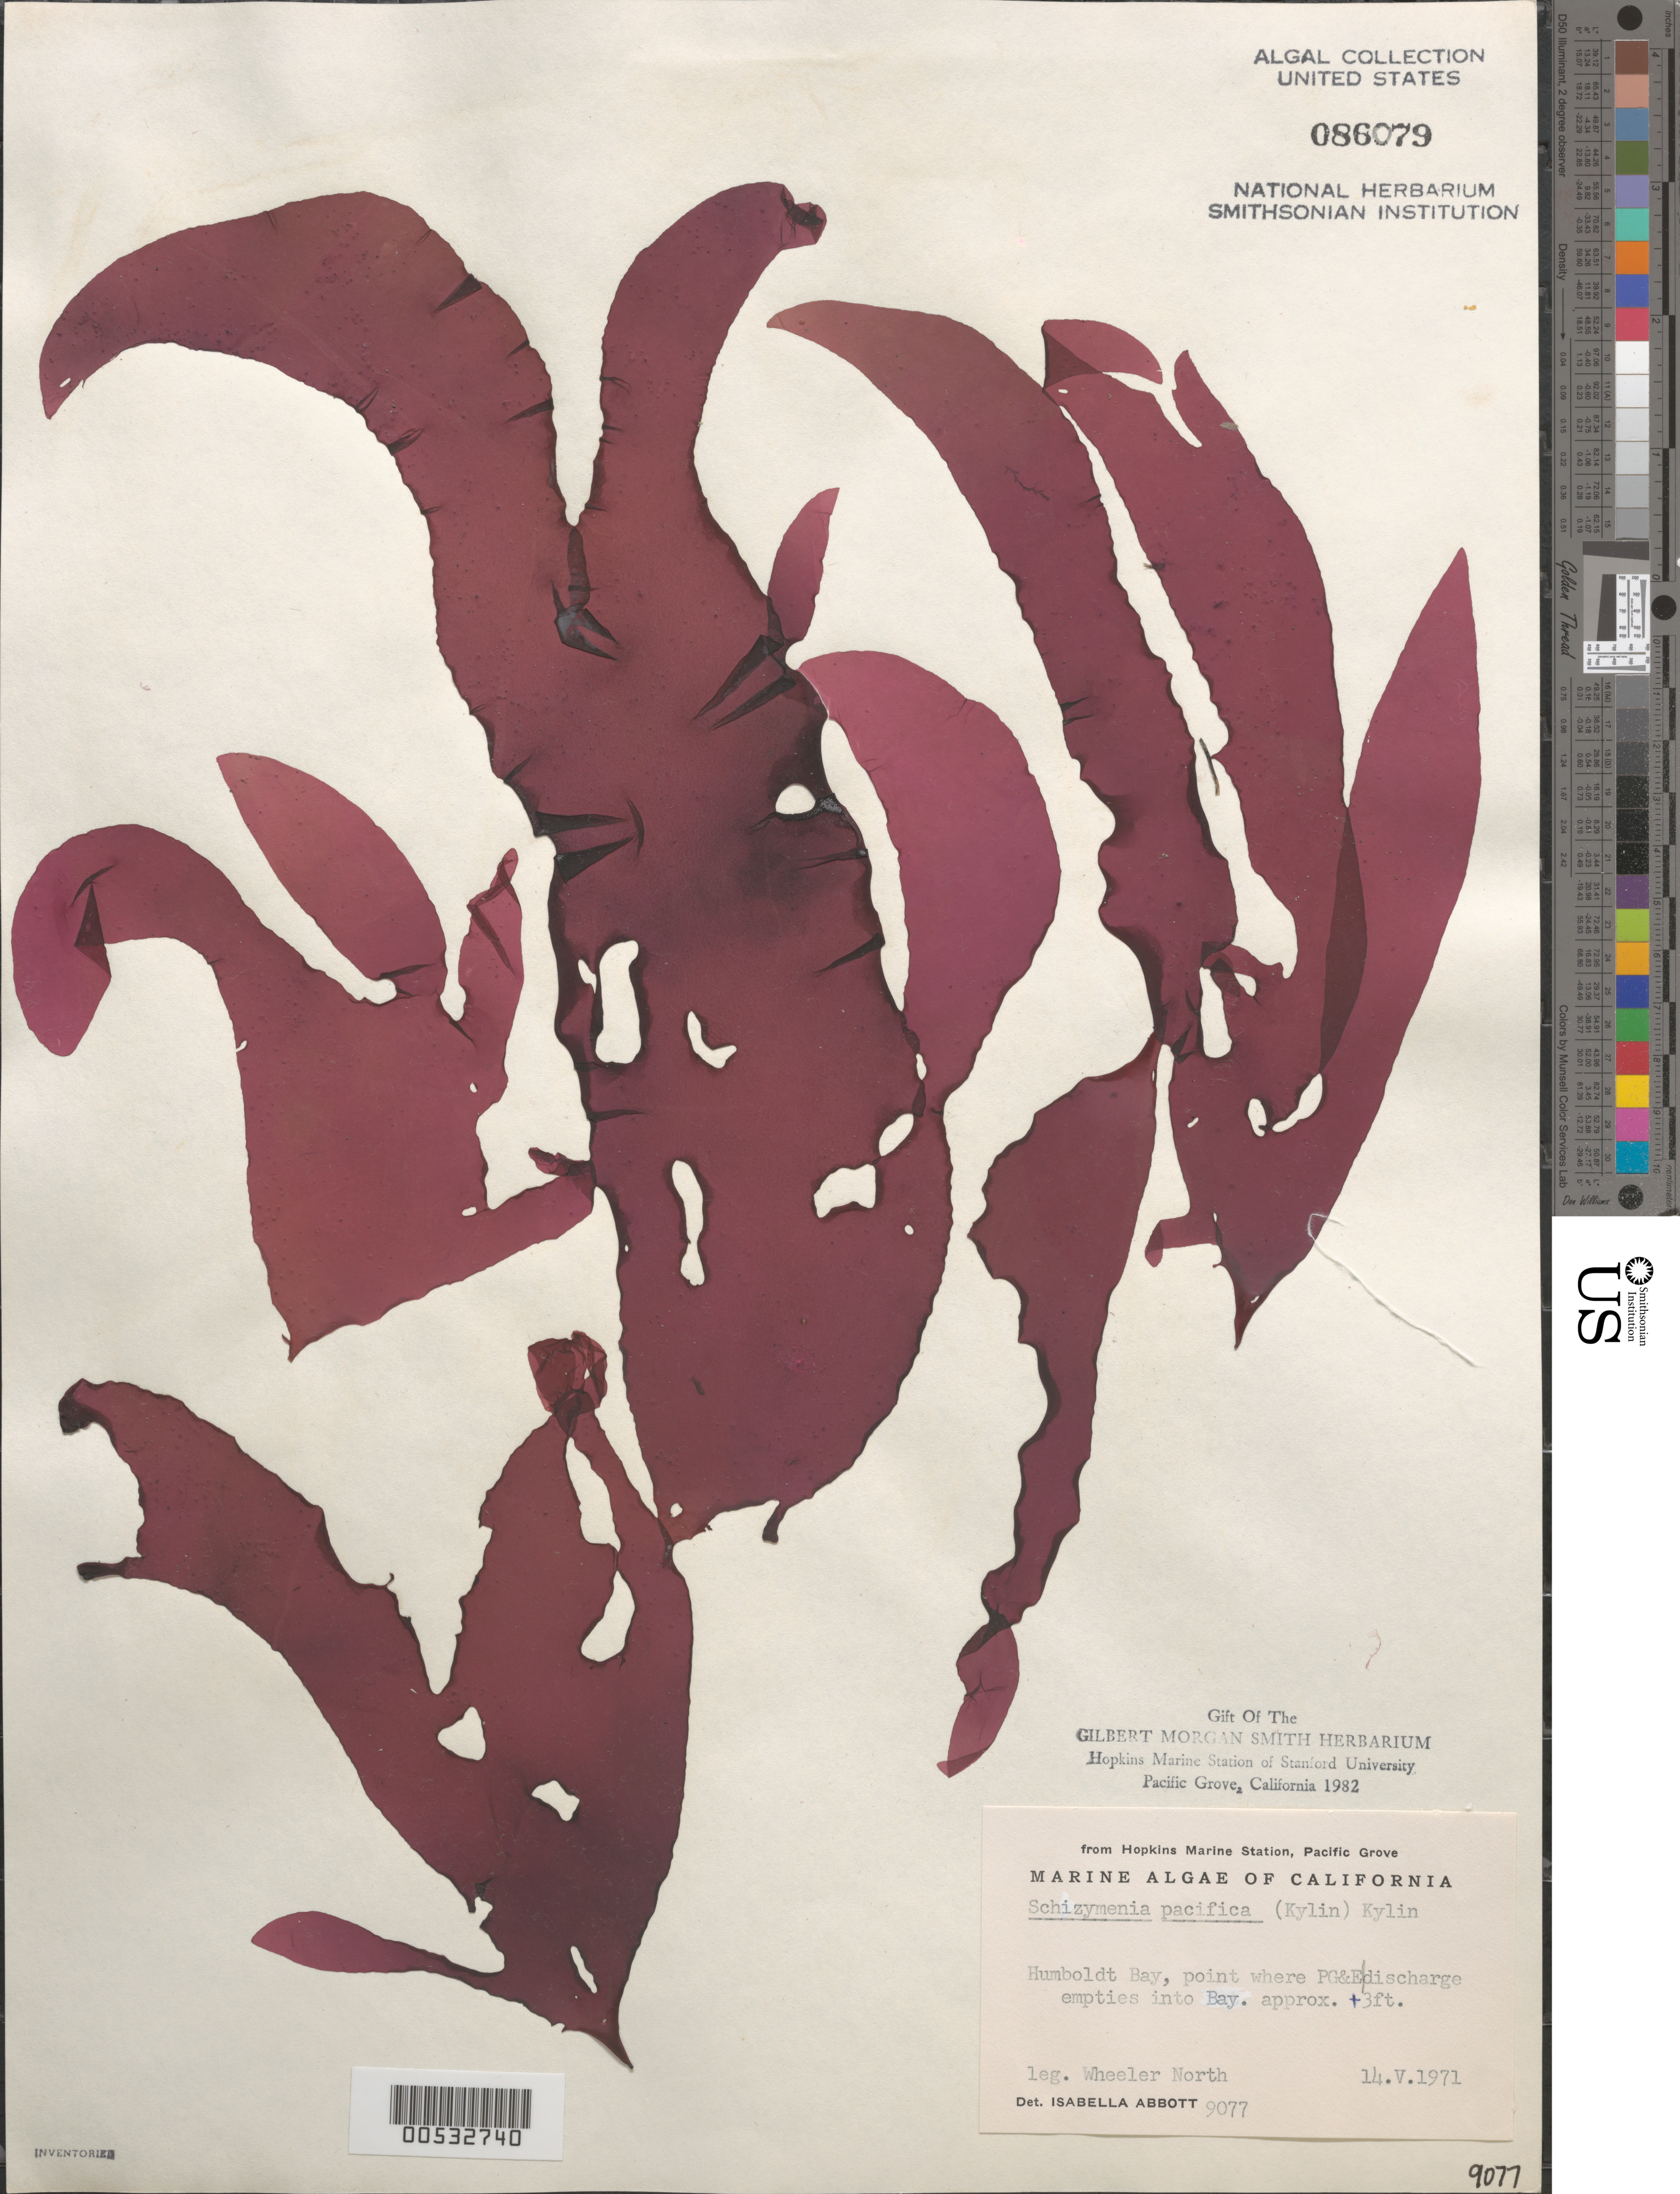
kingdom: Plantae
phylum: Rhodophyta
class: Florideophyceae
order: Nemastomatales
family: Schizymeniaceae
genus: Schizymenia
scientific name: Schizymenia pacifica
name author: (Kylin) Kylin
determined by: Abbott, Isabella A.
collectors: W. North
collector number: IAA 9077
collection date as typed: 14 May 1971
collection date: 1971-05-14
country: United States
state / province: California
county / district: Humboldt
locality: Humboldt Bay, PG & E discharge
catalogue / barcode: US 86079